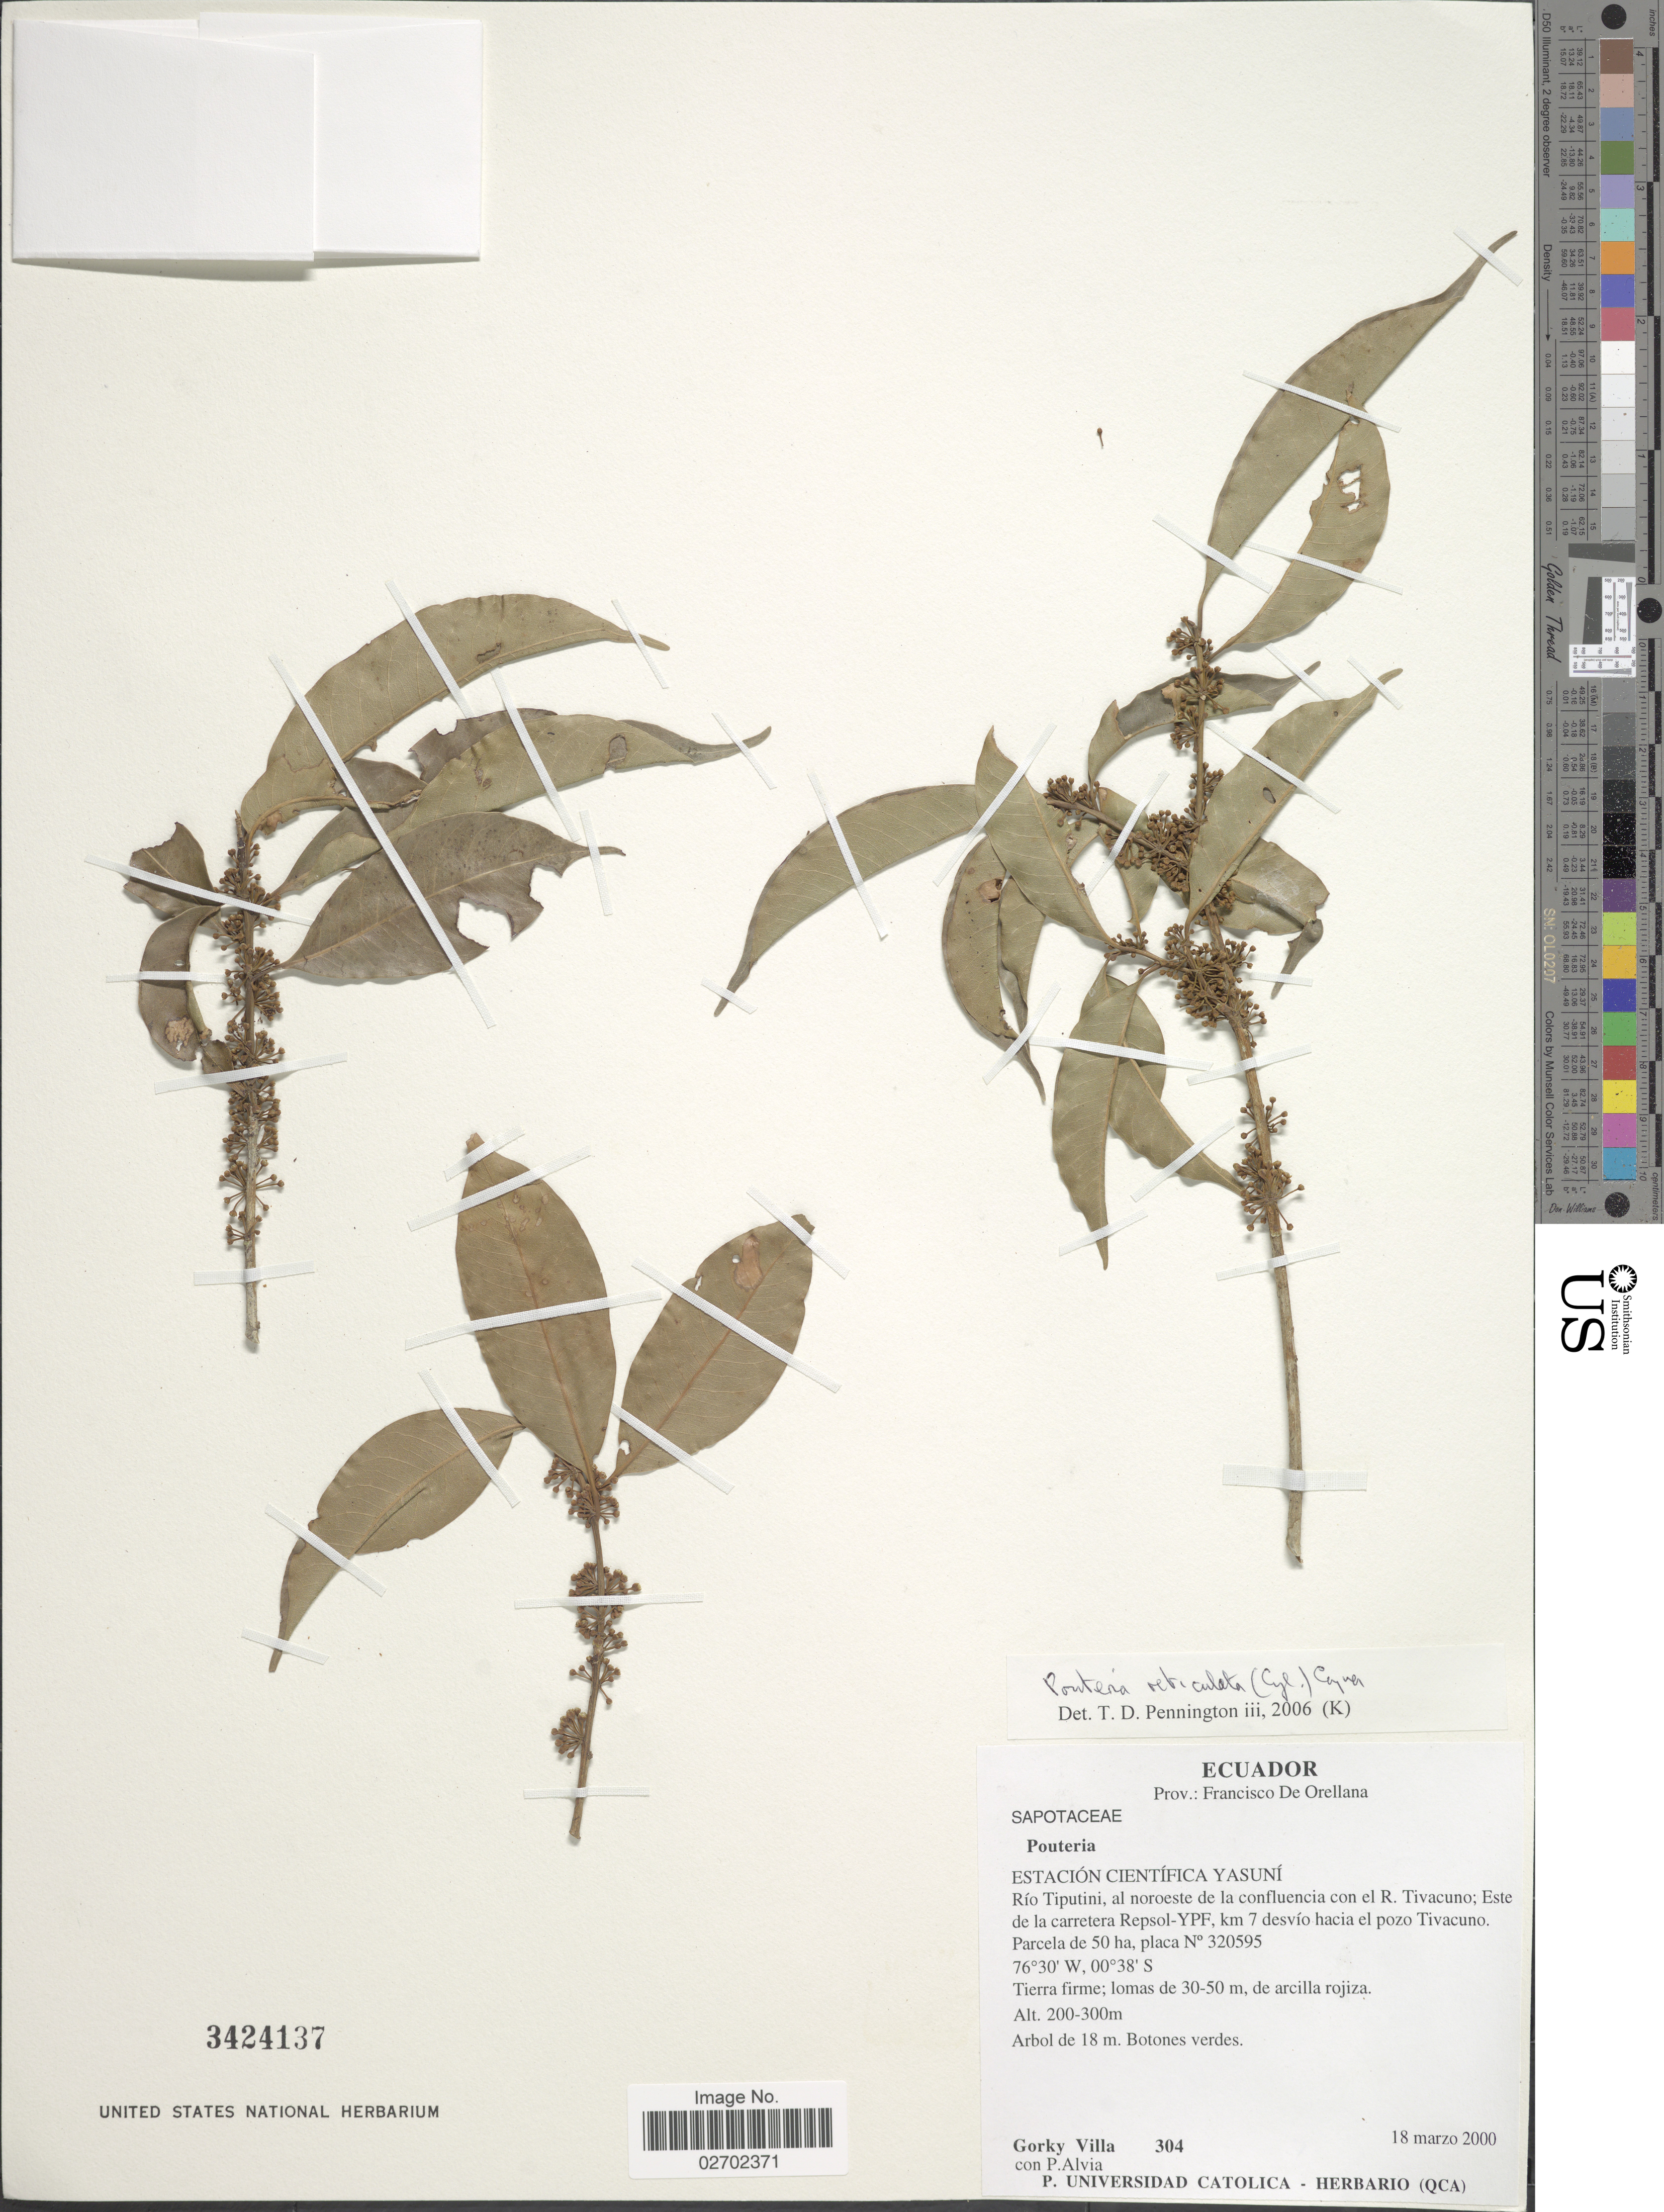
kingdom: Plantae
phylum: Tracheophyta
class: Magnoliopsida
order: Ericales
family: Sapotaceae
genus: Pouteria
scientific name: Pouteria reticulata subsp. reticulata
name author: (Engl.) Eyma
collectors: G. Villa & P. Alvia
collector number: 304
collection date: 2000-03-18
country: Ecuador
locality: Prov.: Francisco de Orellana. Estacion Cientifica Yasuni. Rio Tiputini, al noroeste de la confluencia con el R. Tivacuno; Este de la carretera Repsol-YPF, km 7 desvio hacia el pozo Tivacuno. Parcela de 50 ha, placa N°320595.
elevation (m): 200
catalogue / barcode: US 3424137